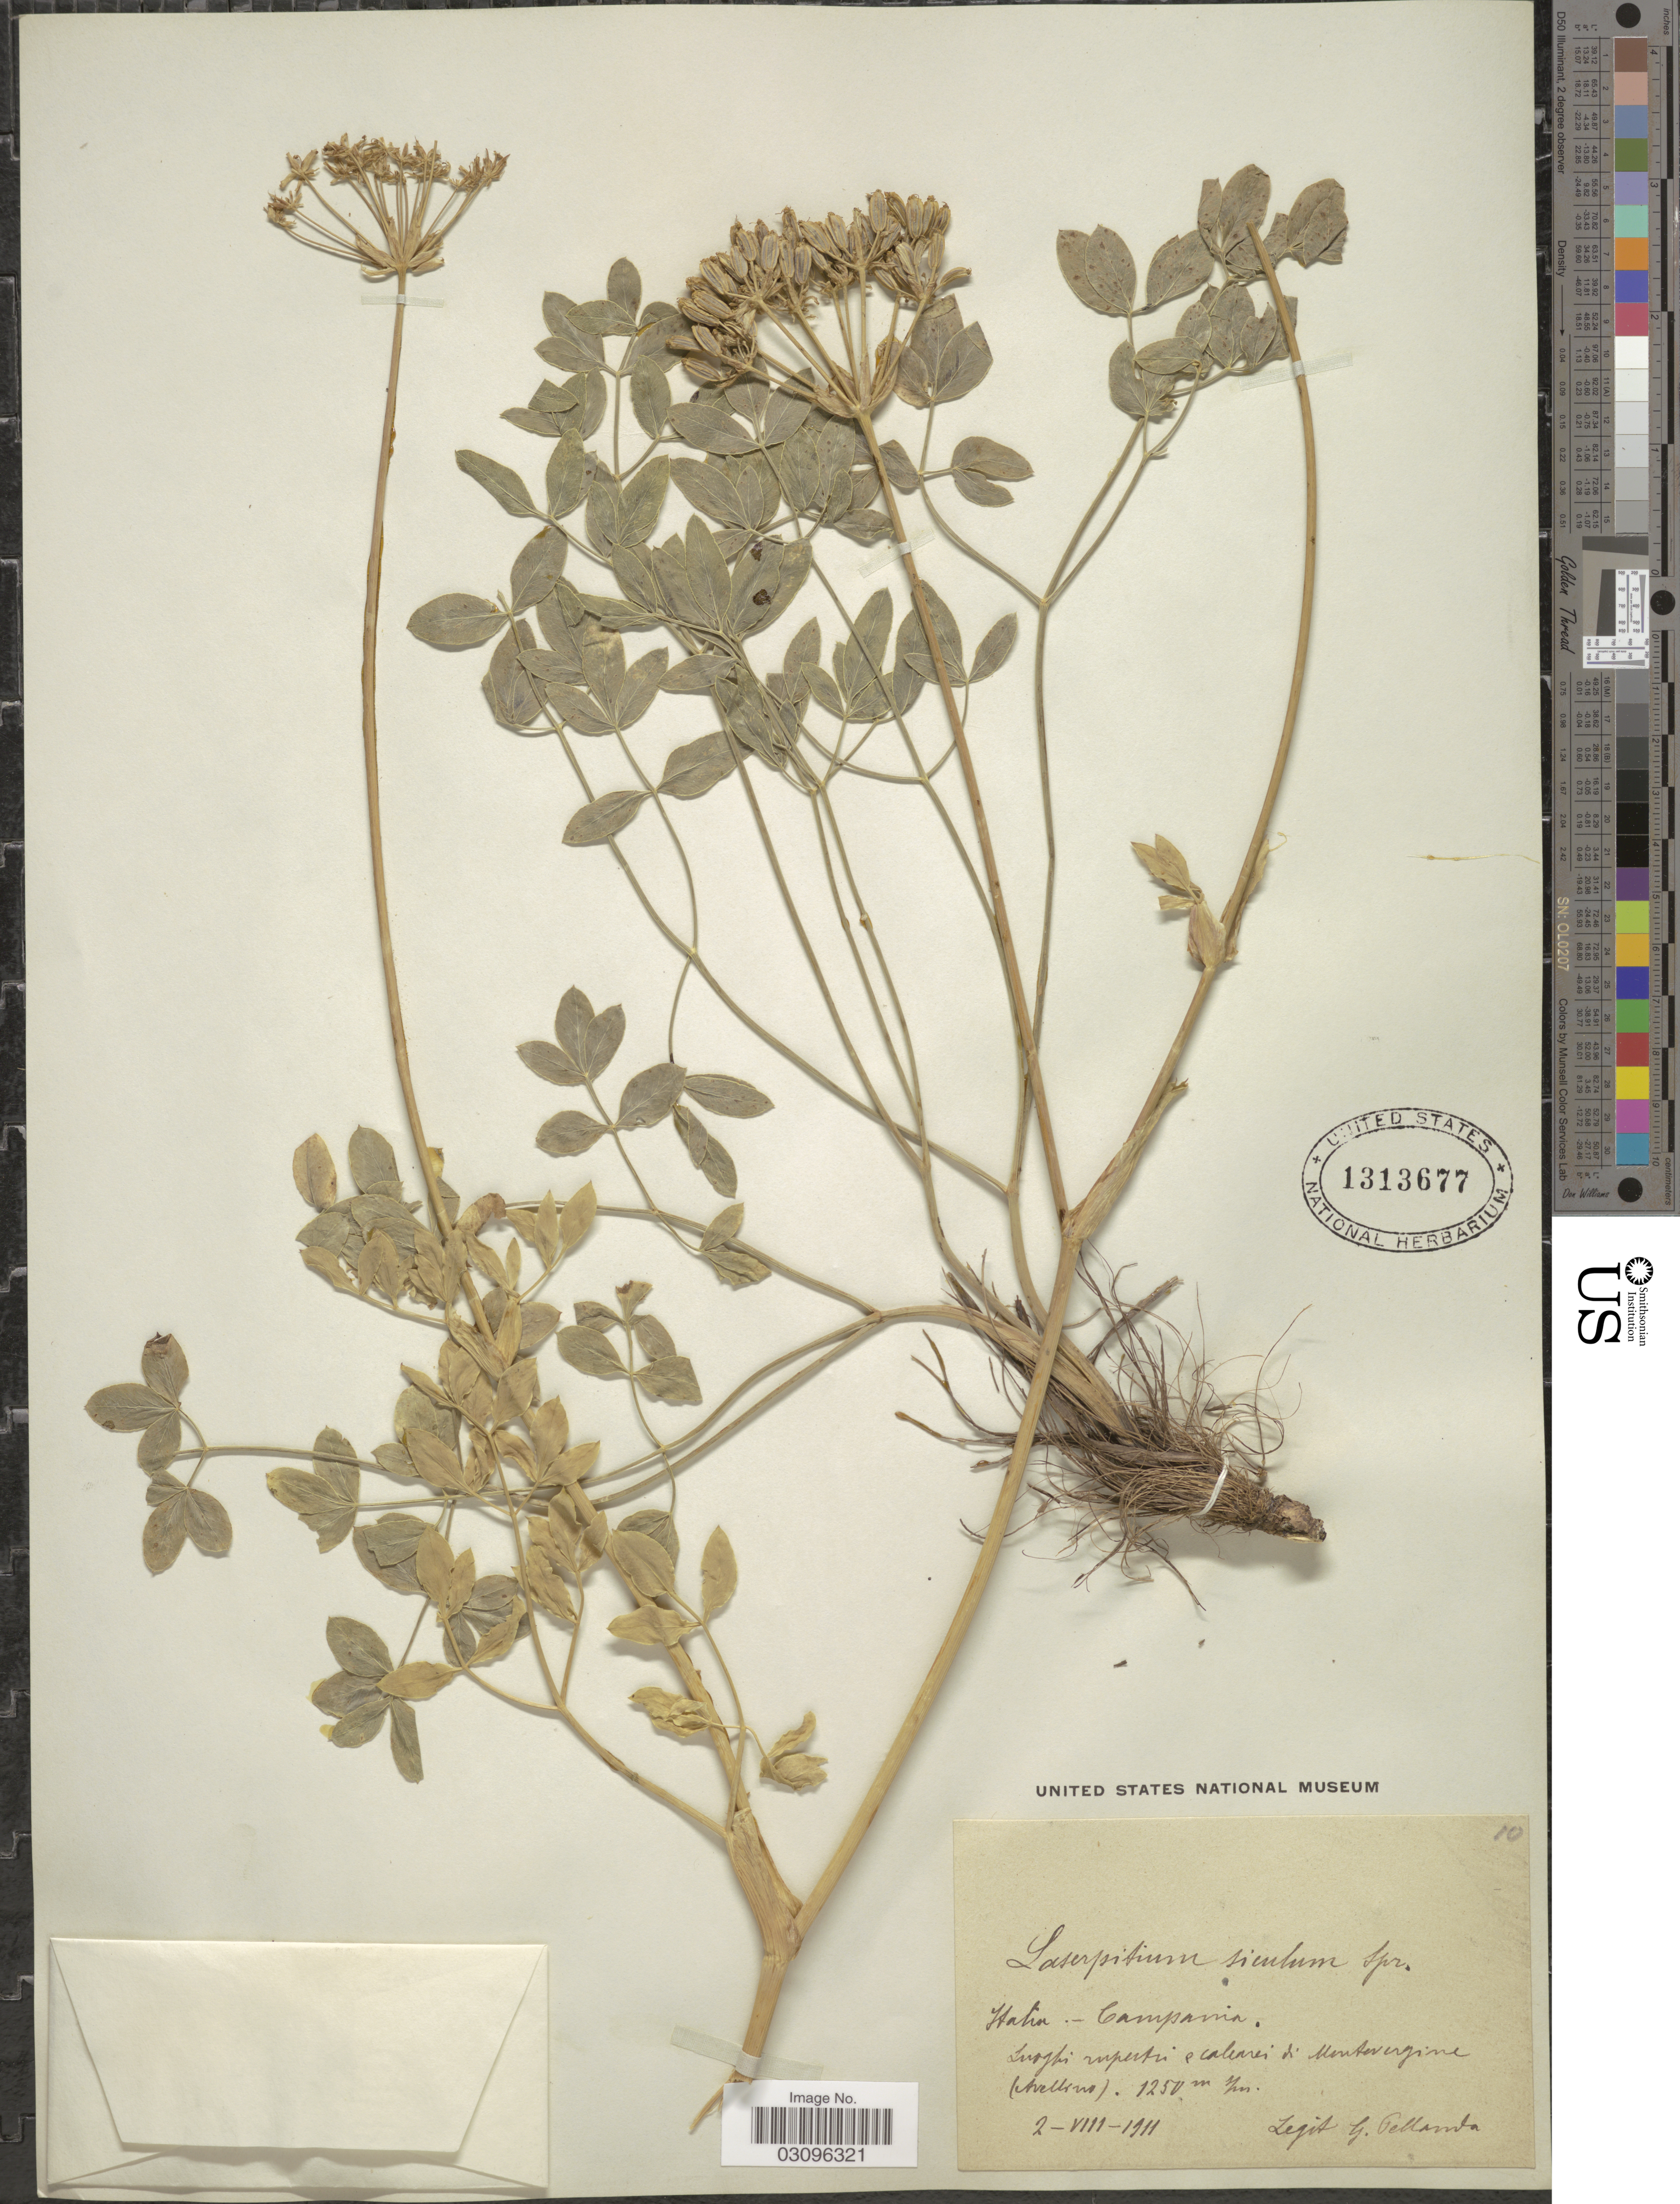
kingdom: Plantae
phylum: Tracheophyta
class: Magnoliopsida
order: Apiales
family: Apiaceae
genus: Laserpitium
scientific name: Laserpitium siculum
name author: Spreng.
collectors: G. Pellanda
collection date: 1911-08-02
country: Italy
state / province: Campania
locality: Italia. Luoghi ruperti e calcarei di Montevergine (Avellino)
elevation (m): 1250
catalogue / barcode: US 1313677